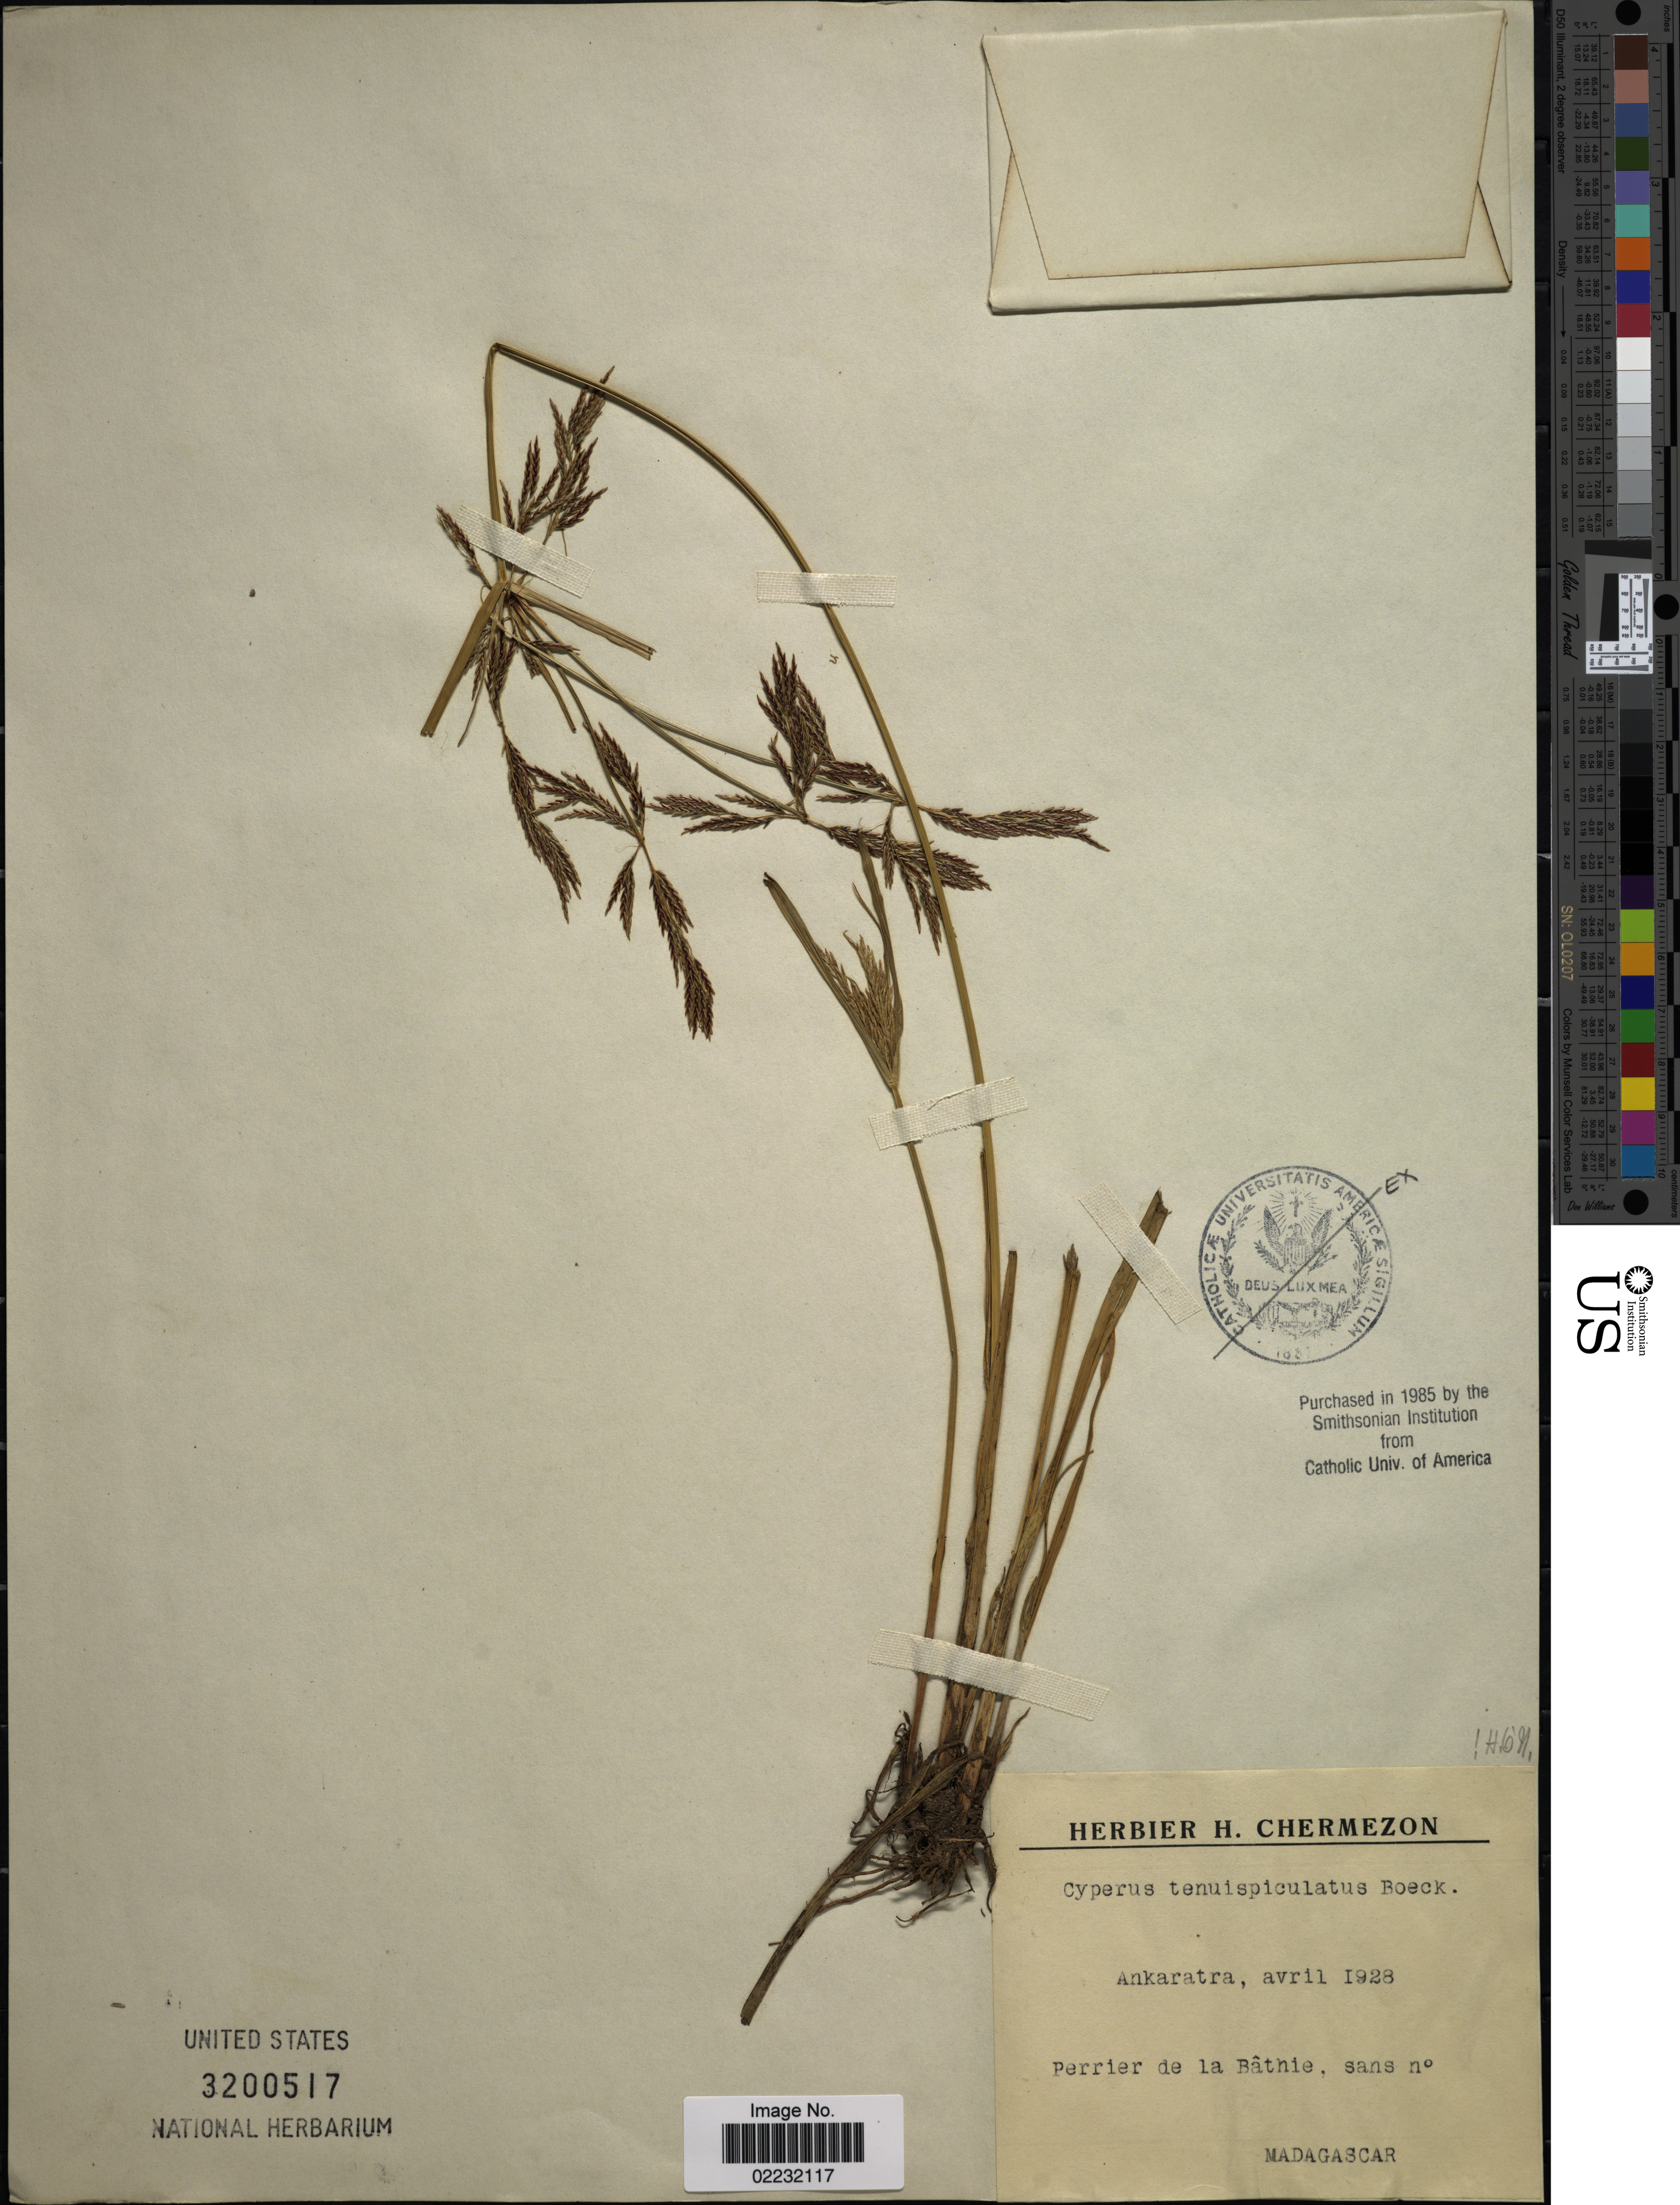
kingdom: Plantae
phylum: Tracheophyta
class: Liliopsida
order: Poales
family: Cyperaceae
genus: Cyperus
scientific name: Cyperus tenuispiculatus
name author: Boeckeler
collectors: Perrier de la Bâthie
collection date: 1928-04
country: Madagascar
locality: Ankaratra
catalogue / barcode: US 3200517